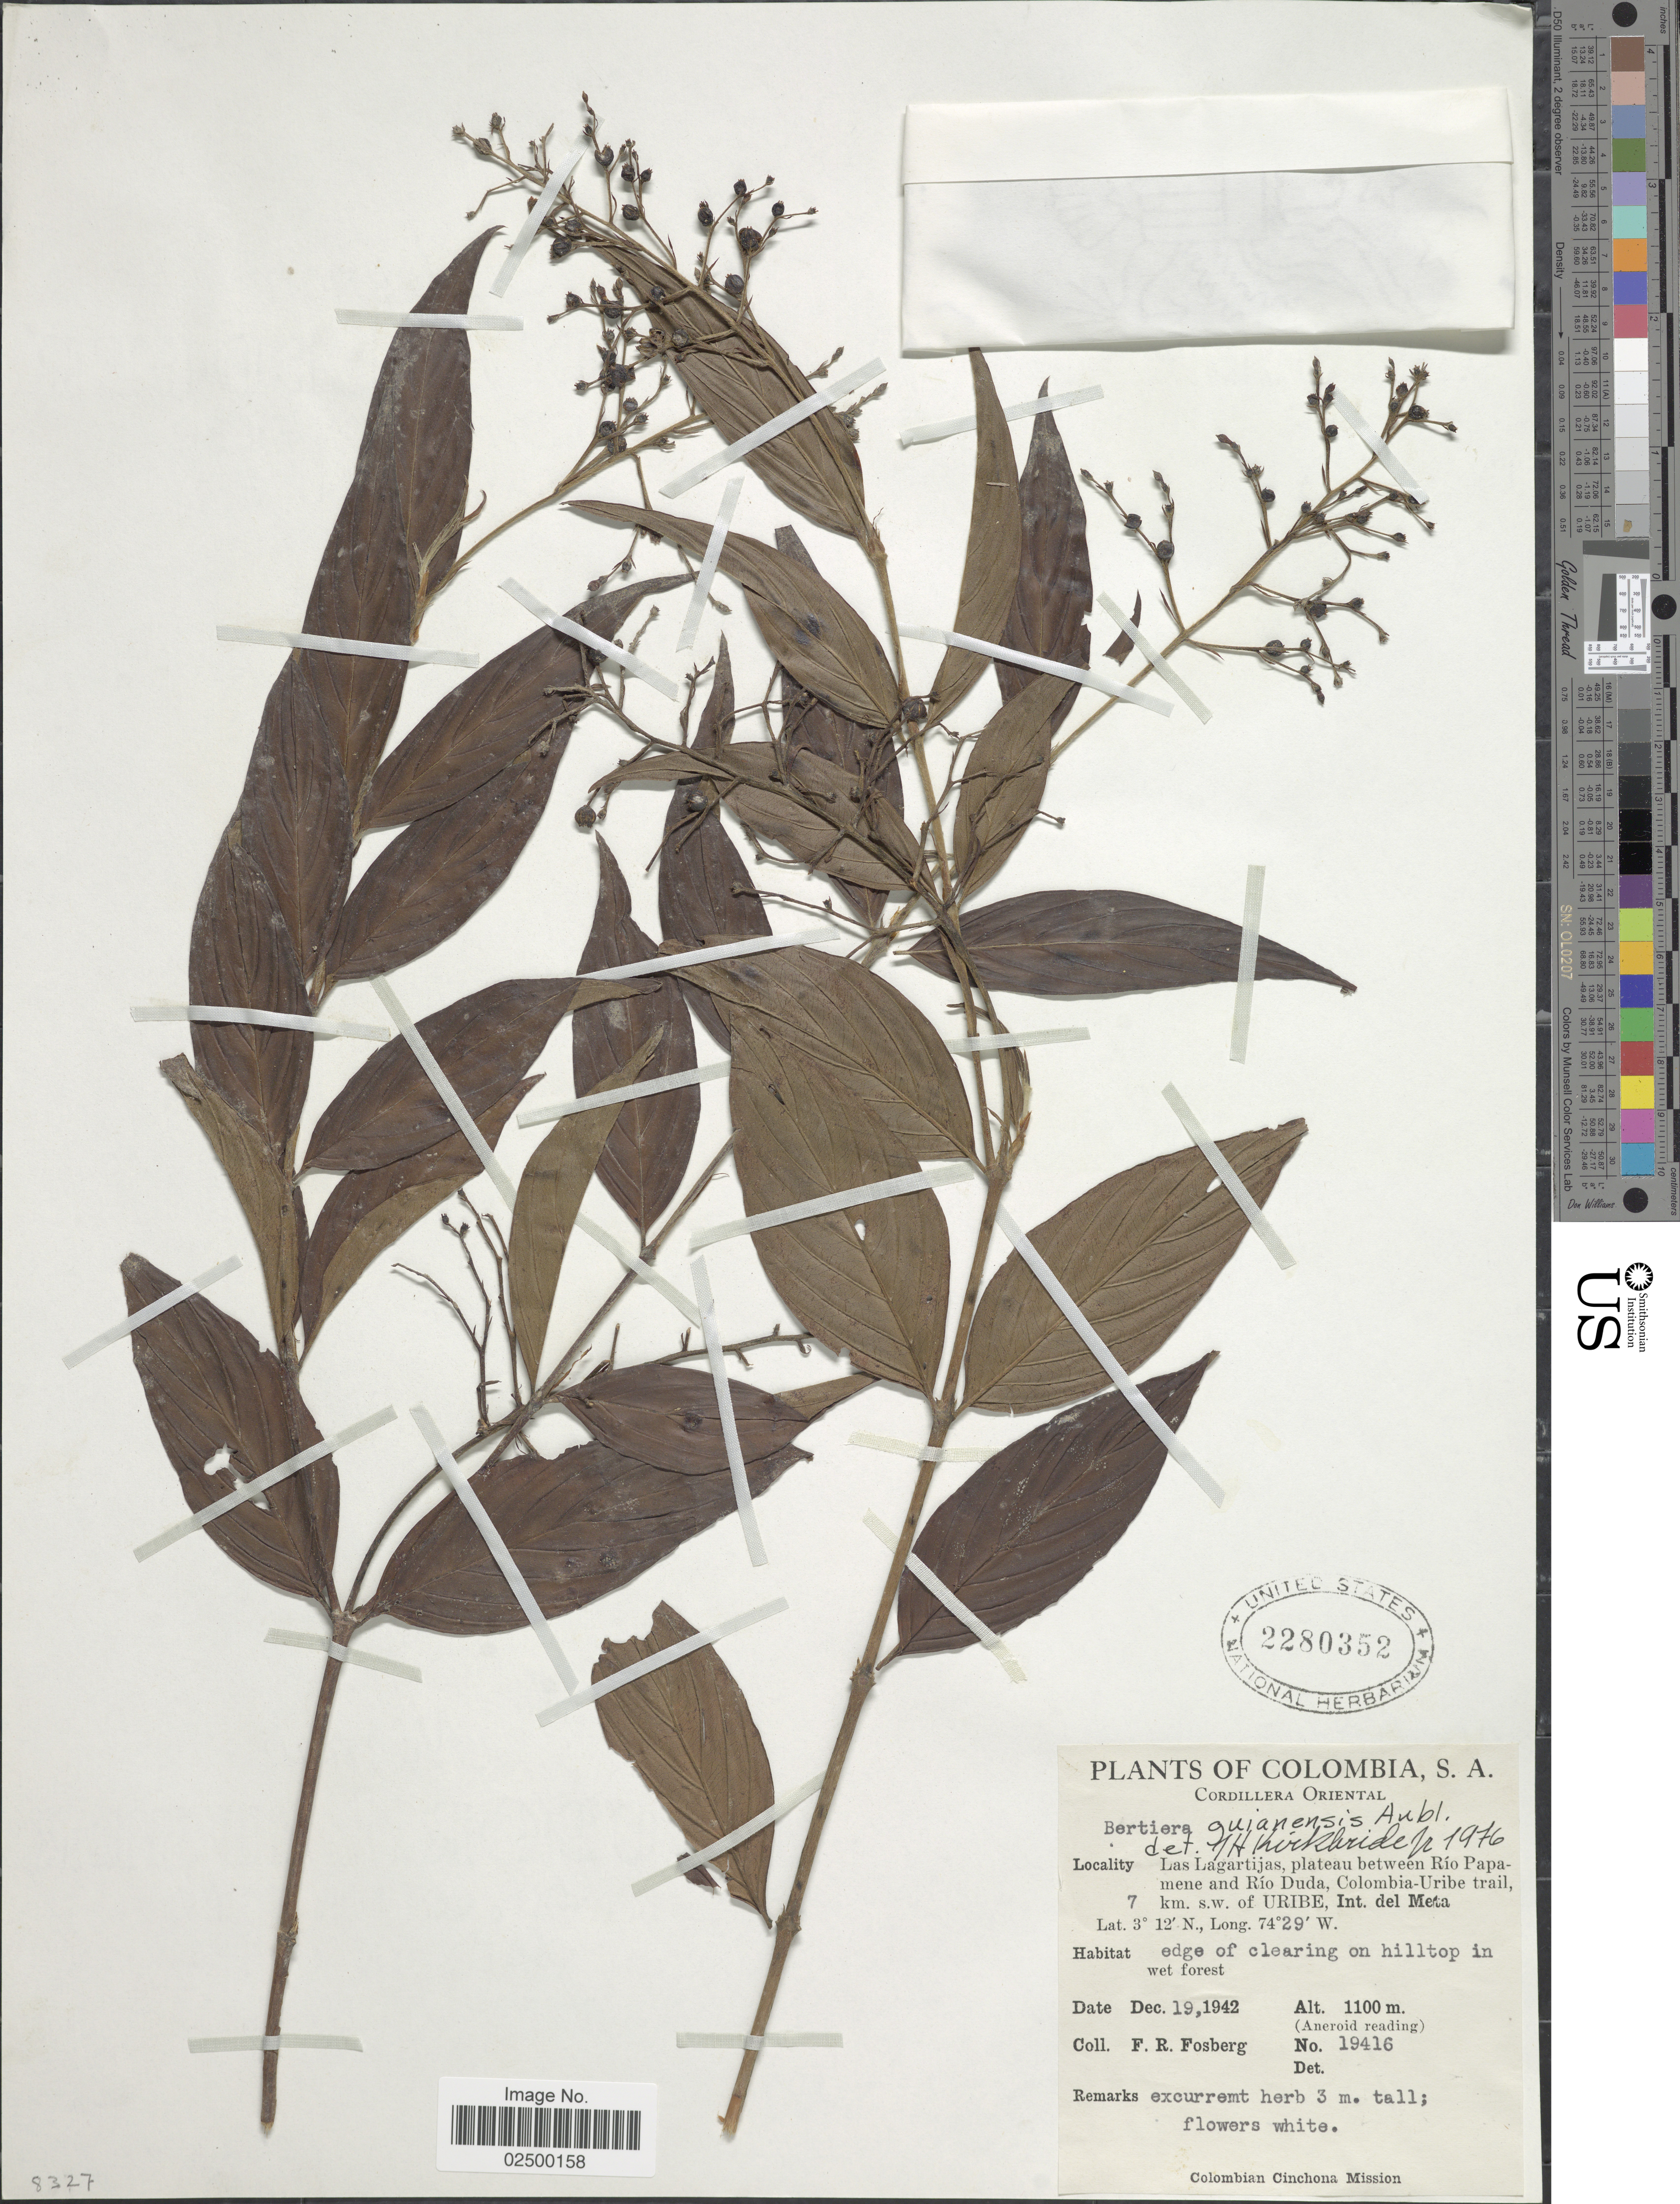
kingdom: Plantae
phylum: Tracheophyta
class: Magnoliopsida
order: Gentianales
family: Rubiaceae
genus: Bertiera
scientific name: Bertiera guianensis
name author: Aubl.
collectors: F. R. Fosberg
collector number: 19416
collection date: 1942-12-19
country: Colombia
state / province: Meta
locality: Cordillera Oriental, las Lagartijas, plateau between Rio Papamene and Rio Duda, Colombia-Uribe trail, 7 km. S.W. of Uribe, edge of clearing on hilltop in wet forest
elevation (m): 1100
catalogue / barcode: US 2280352